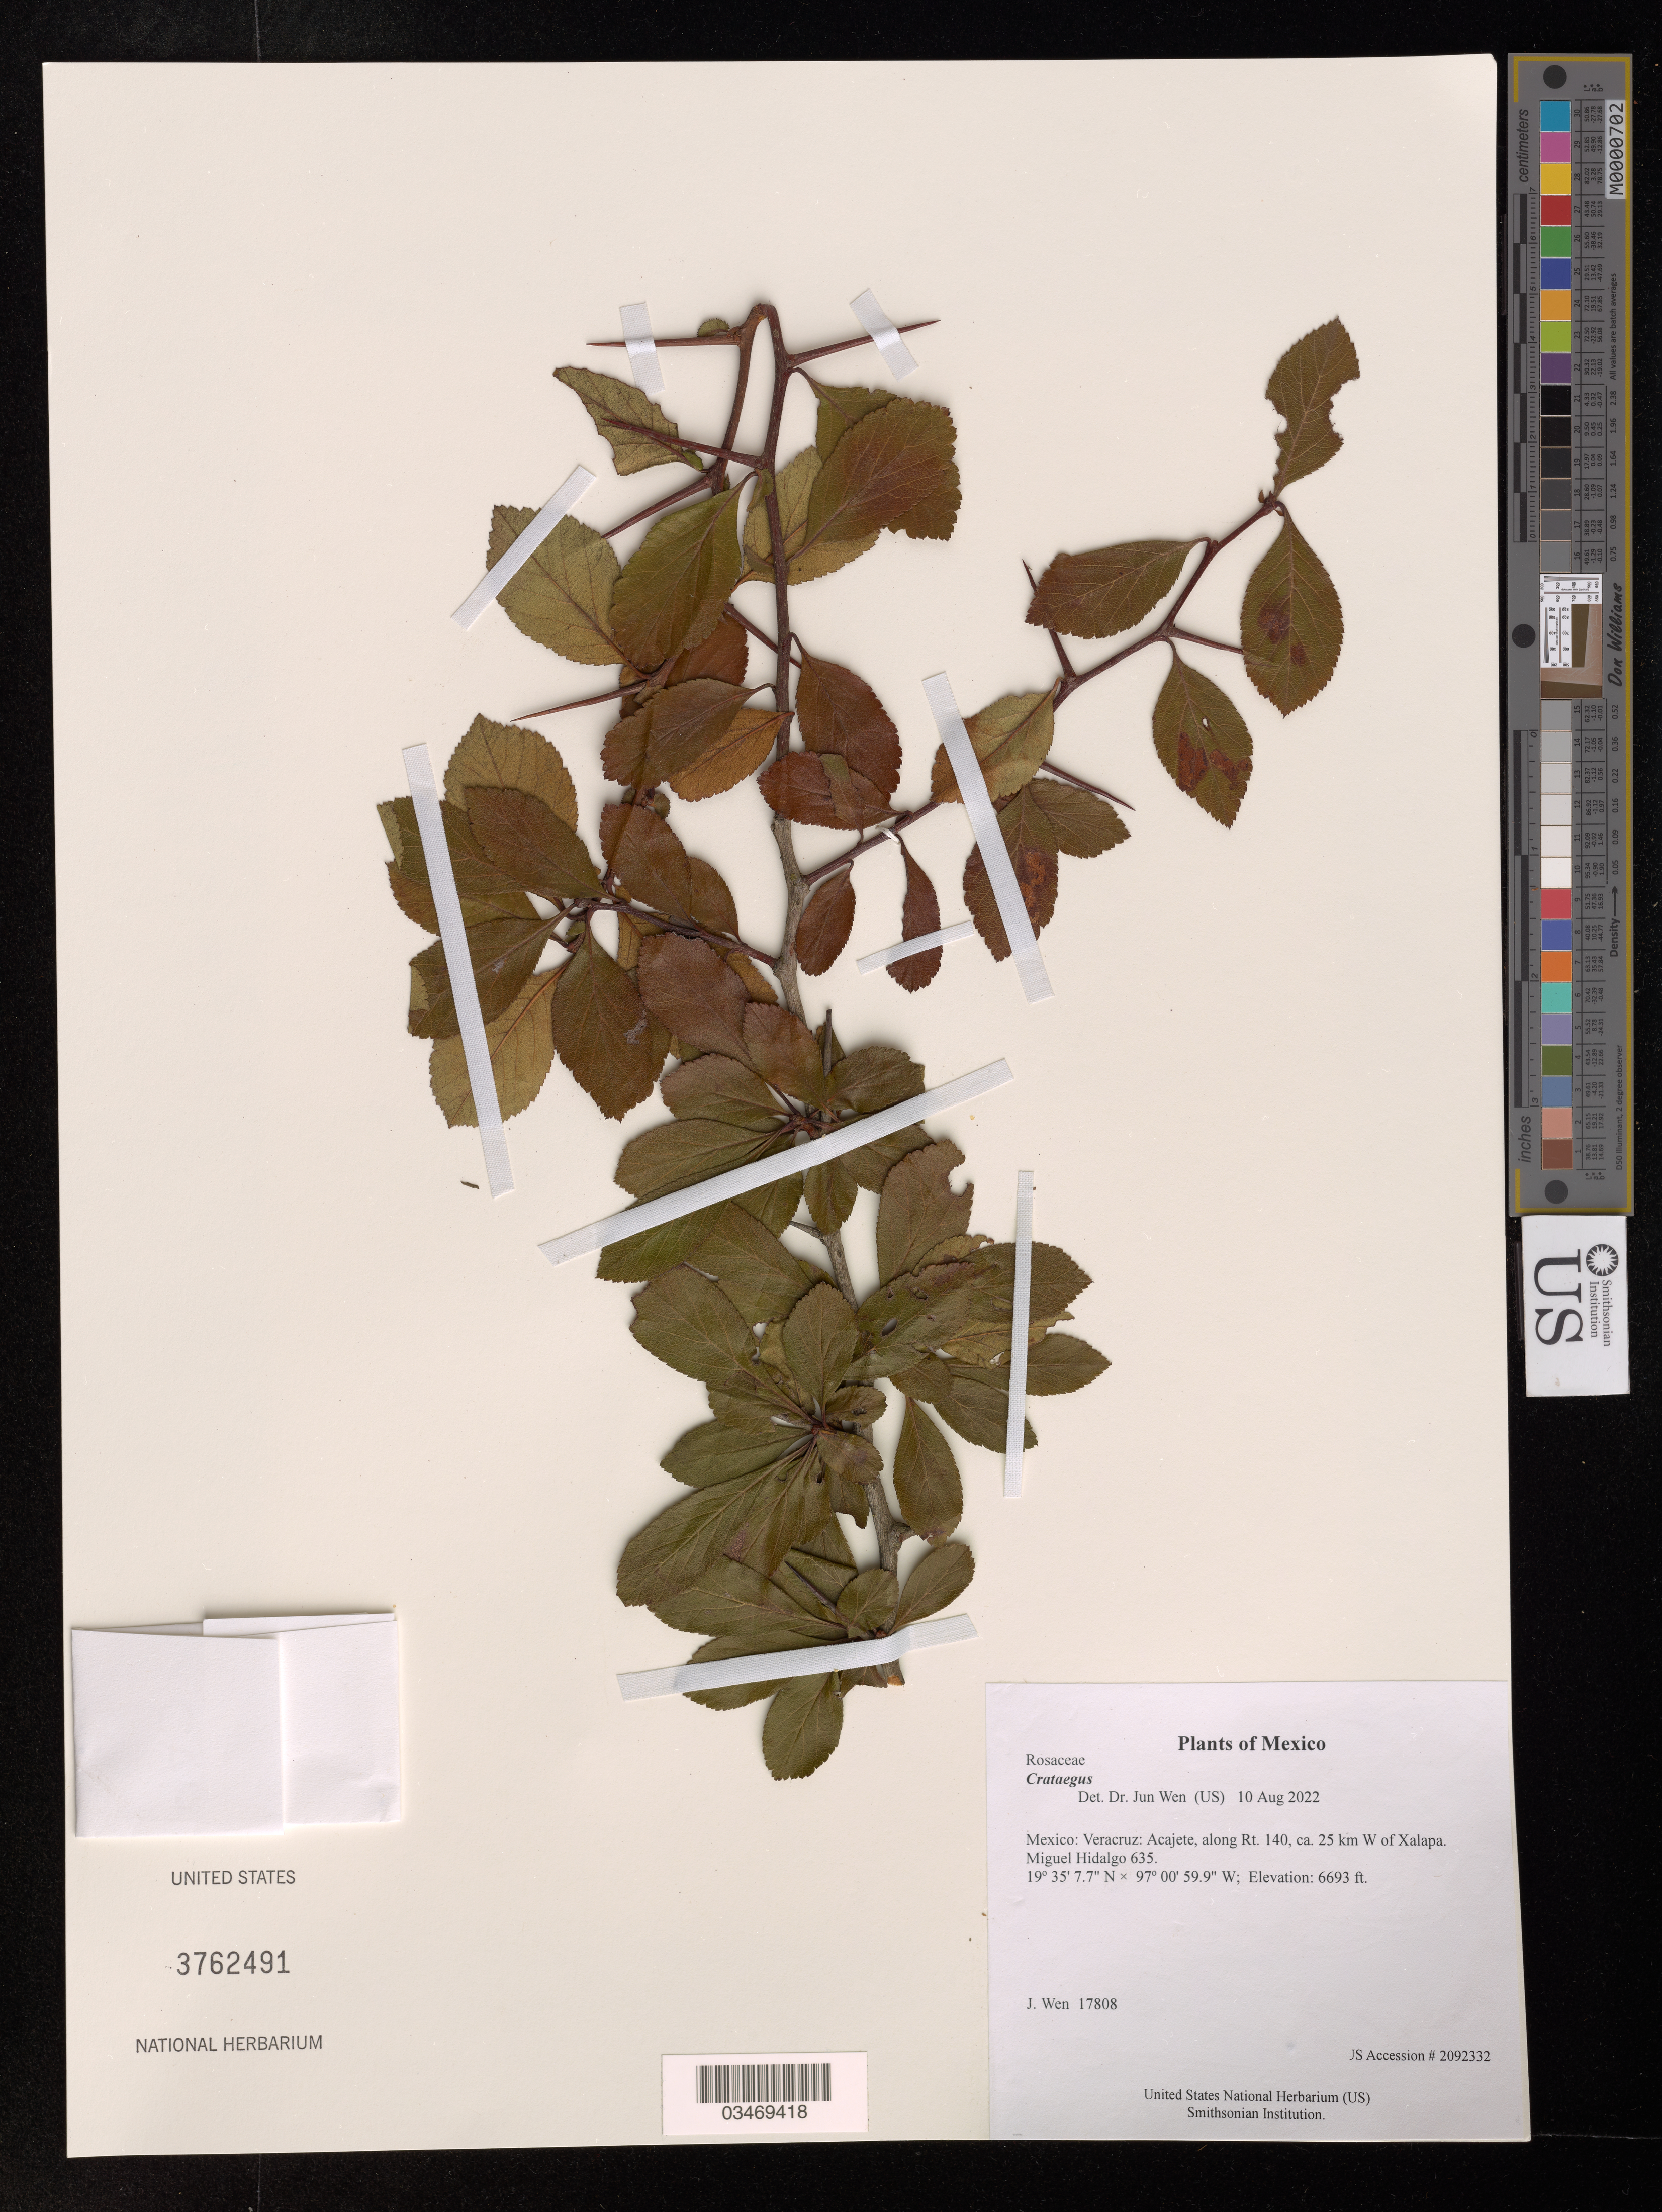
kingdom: Plantae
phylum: Tracheophyta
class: Magnoliopsida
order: Rosales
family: Rosaceae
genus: Crataegus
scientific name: Crataegus sp.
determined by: Wen, Jun, (BOT), Smithsonian Institution - National Museum of Natural History (UNITED STATES)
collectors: J. Wen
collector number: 17808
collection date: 2022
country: Mexico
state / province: Veracruz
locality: Acajete, along Rt. 140, ca. 25 km W of Xalapa. Miguel Hidalgo 635.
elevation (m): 2040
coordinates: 19 35.128 N, 97 00.998 W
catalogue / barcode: US 3762491